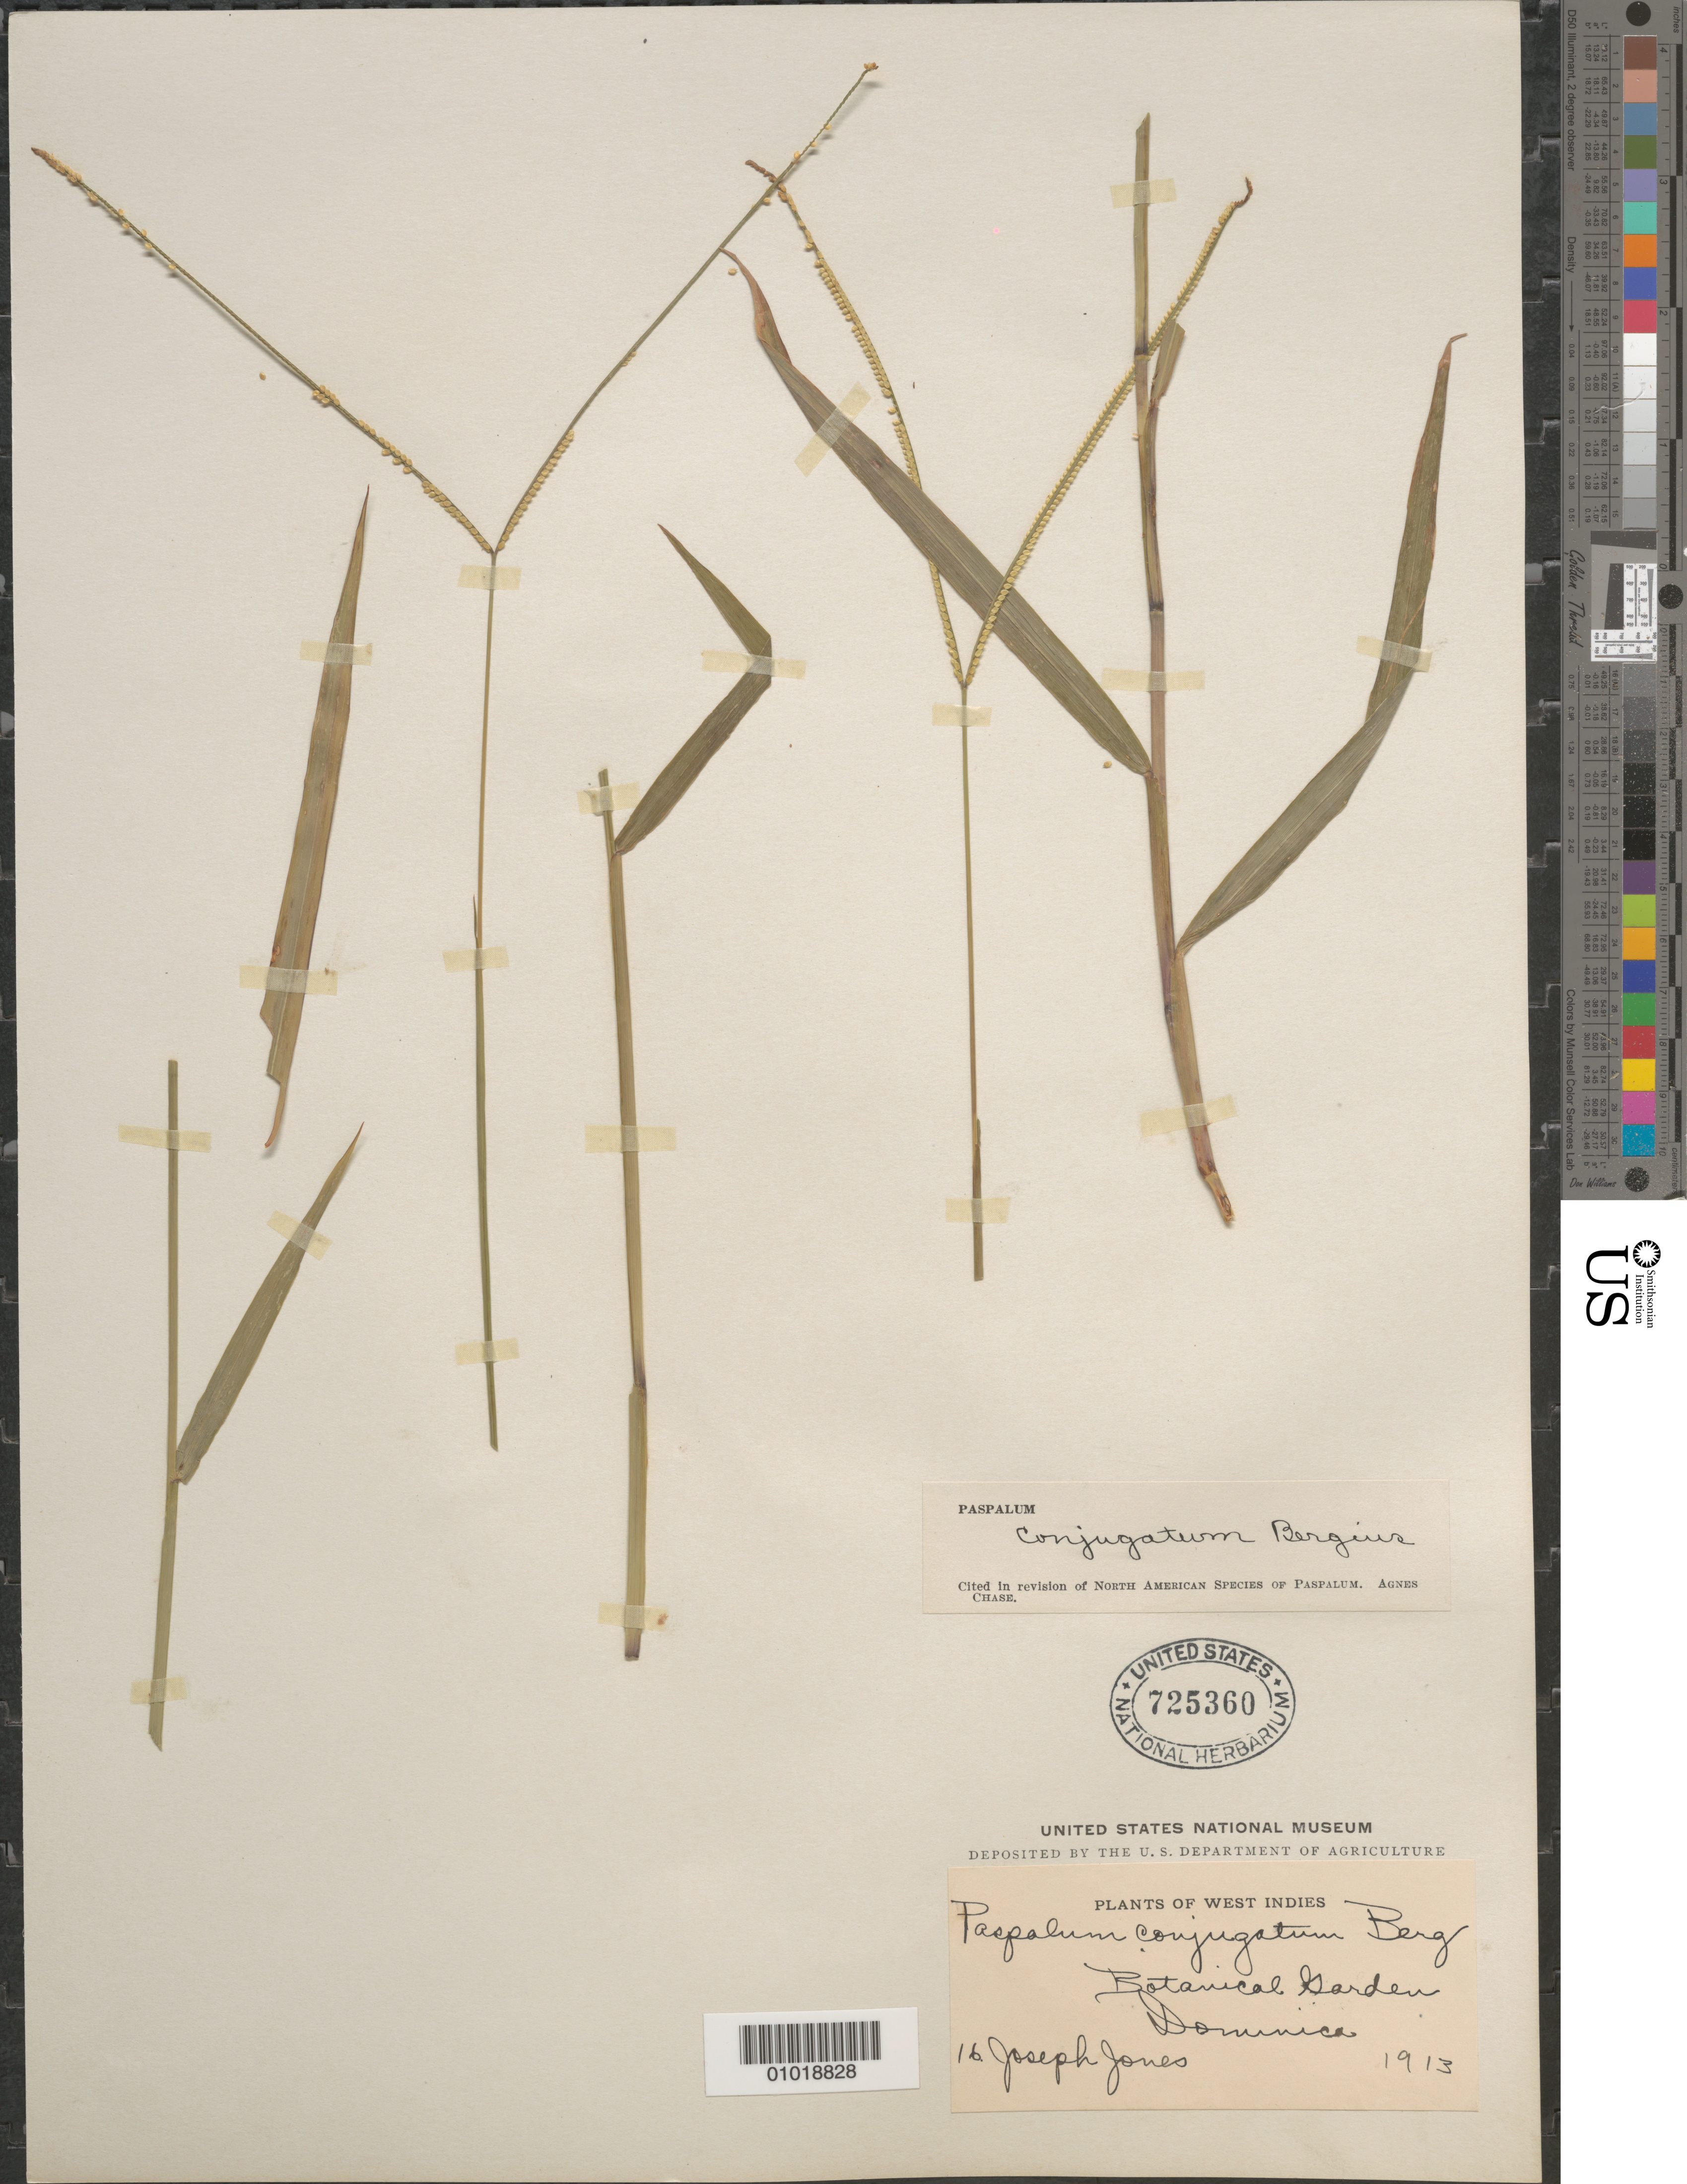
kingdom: Plantae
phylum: Tracheophyta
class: Liliopsida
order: Poales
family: Poaceae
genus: Paspalum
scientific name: Paspalum conjugatum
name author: P.J. Bergius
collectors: J. Jones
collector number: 16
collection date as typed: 1913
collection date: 1913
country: Dominica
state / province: St. George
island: Dominica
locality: Botanical Garden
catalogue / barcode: US 725360